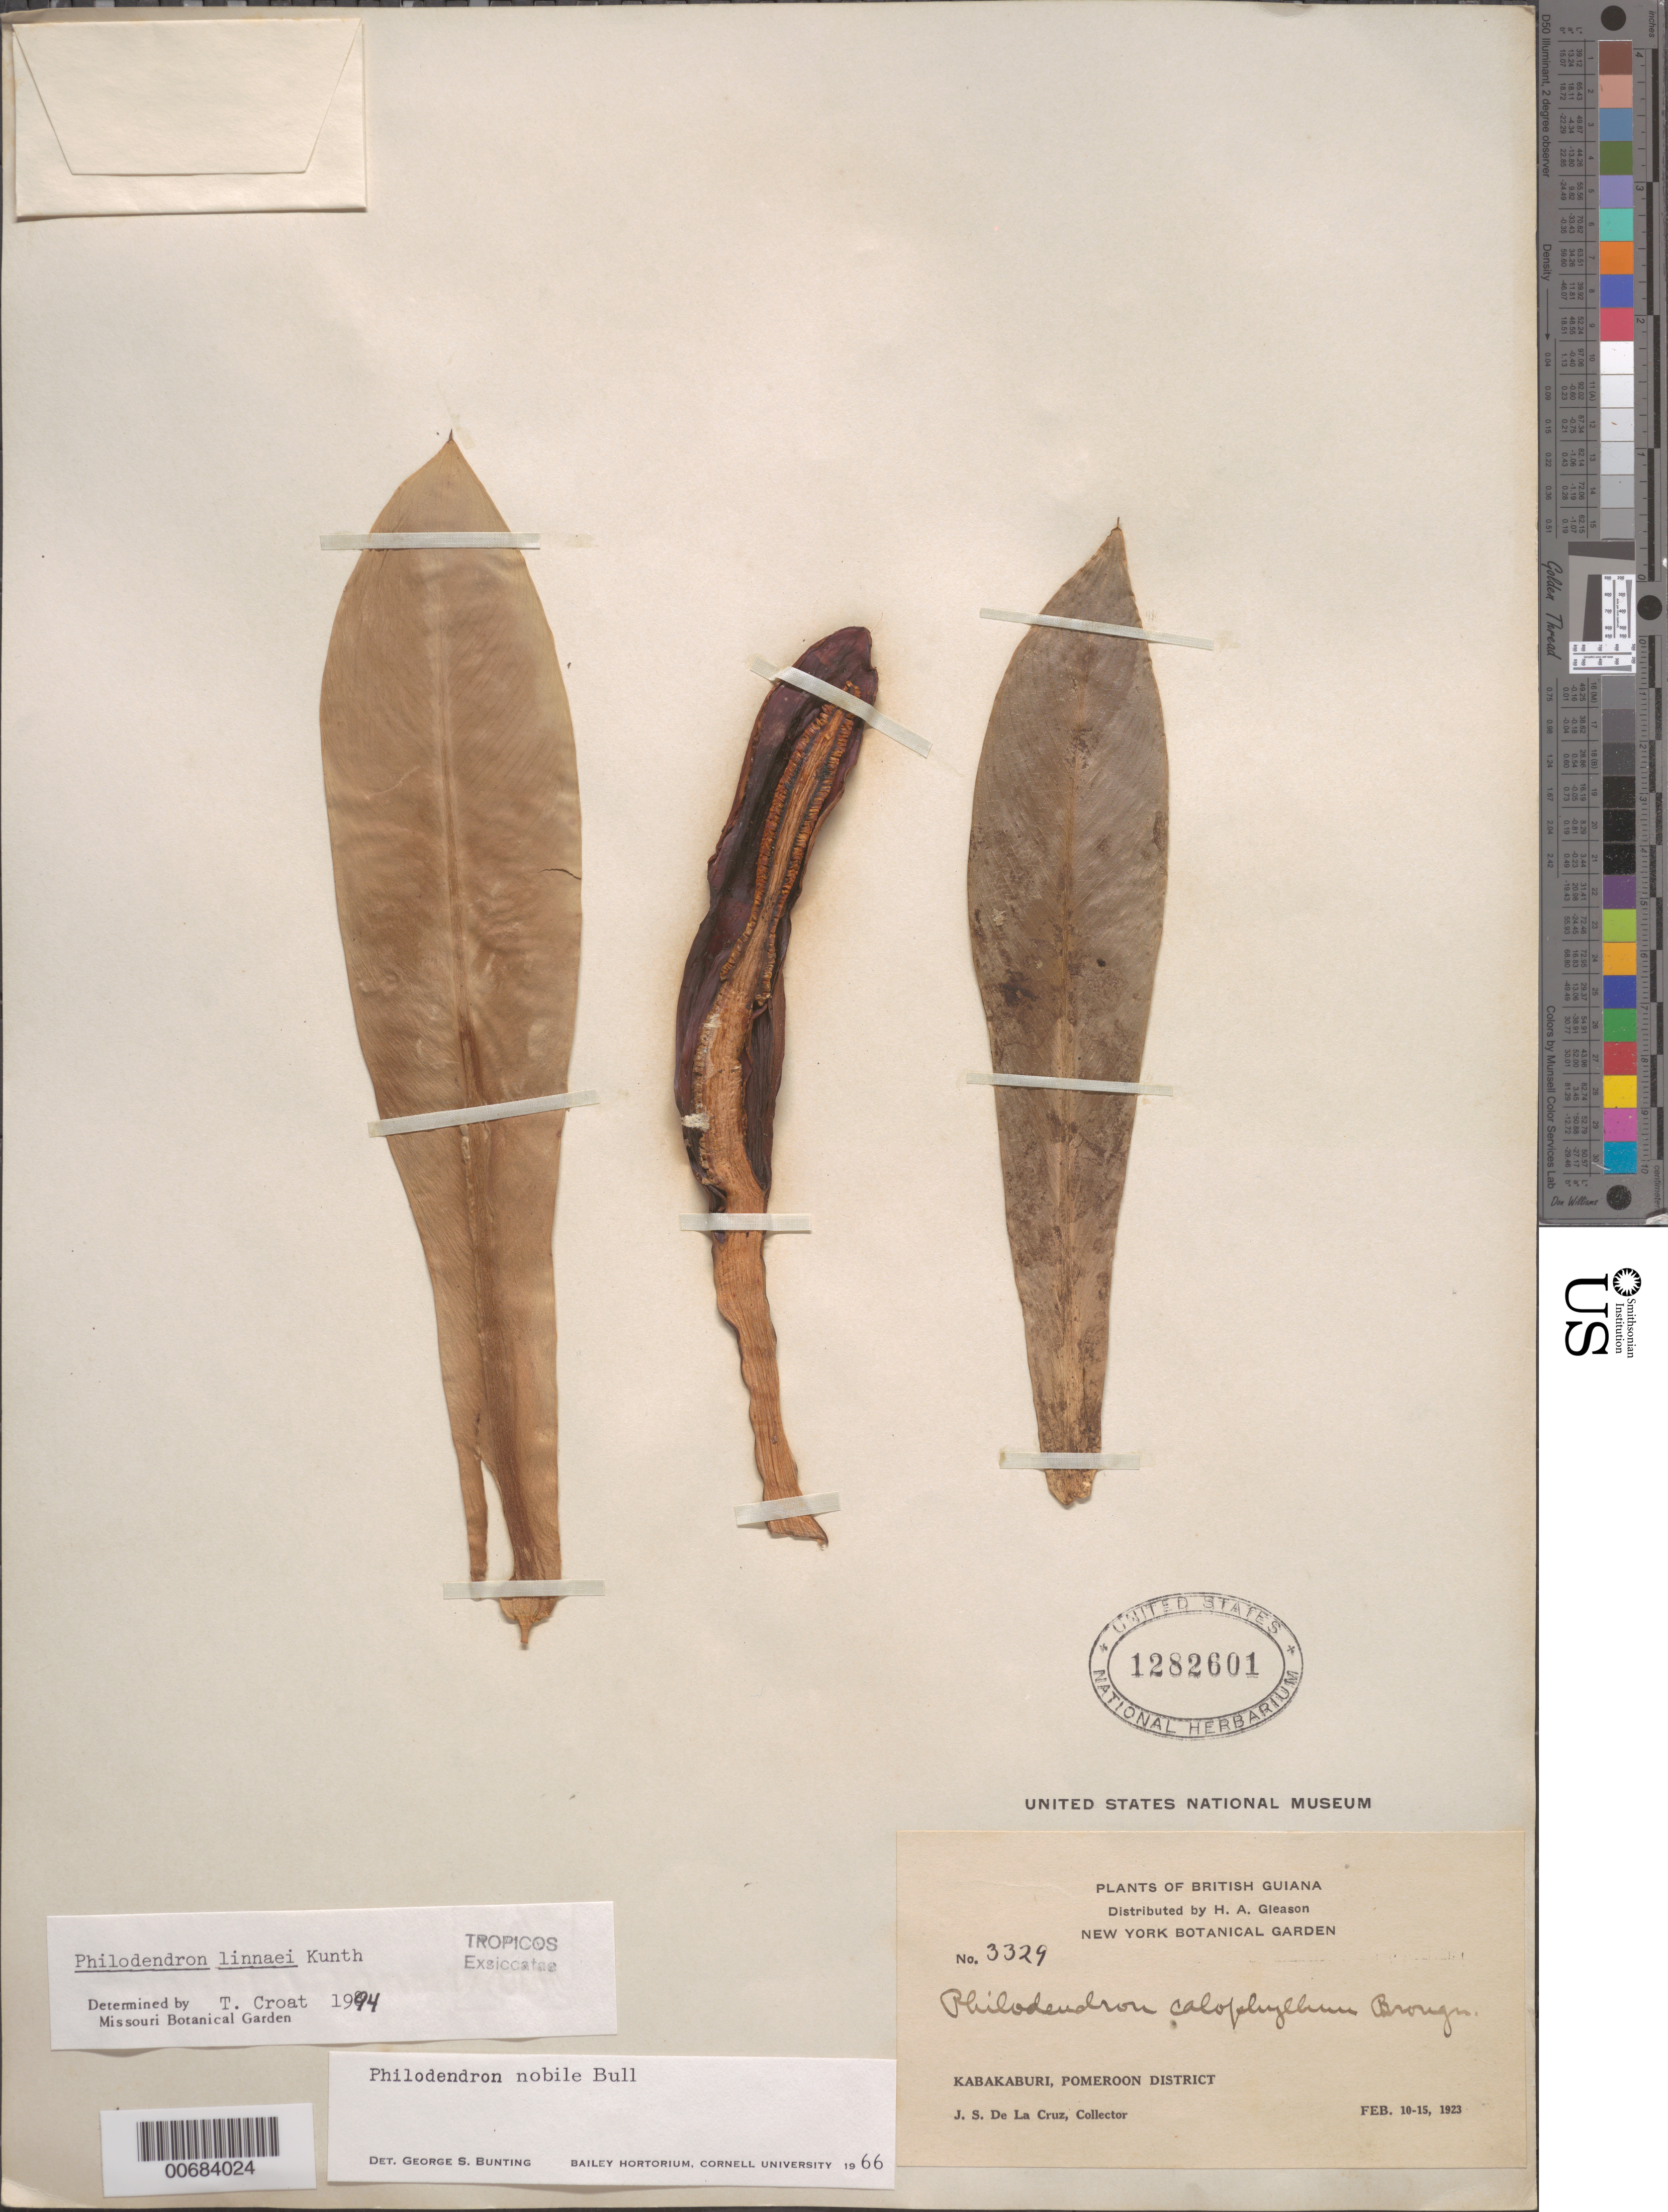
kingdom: Plantae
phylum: Tracheophyta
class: Liliopsida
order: Alismatales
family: Araceae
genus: Philodendron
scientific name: Philodendron linnaei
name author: Kunth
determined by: Croat, Thomas B., Missouri Botanical Garden (MO)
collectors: J. S. de la Cruz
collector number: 3329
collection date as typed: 10-Feb-23 to 15-Feb-23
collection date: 1923-02-10/1923-02-15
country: Guyana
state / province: Pomeroon-Supenaam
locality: Kabakaburi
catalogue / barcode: US 1282601